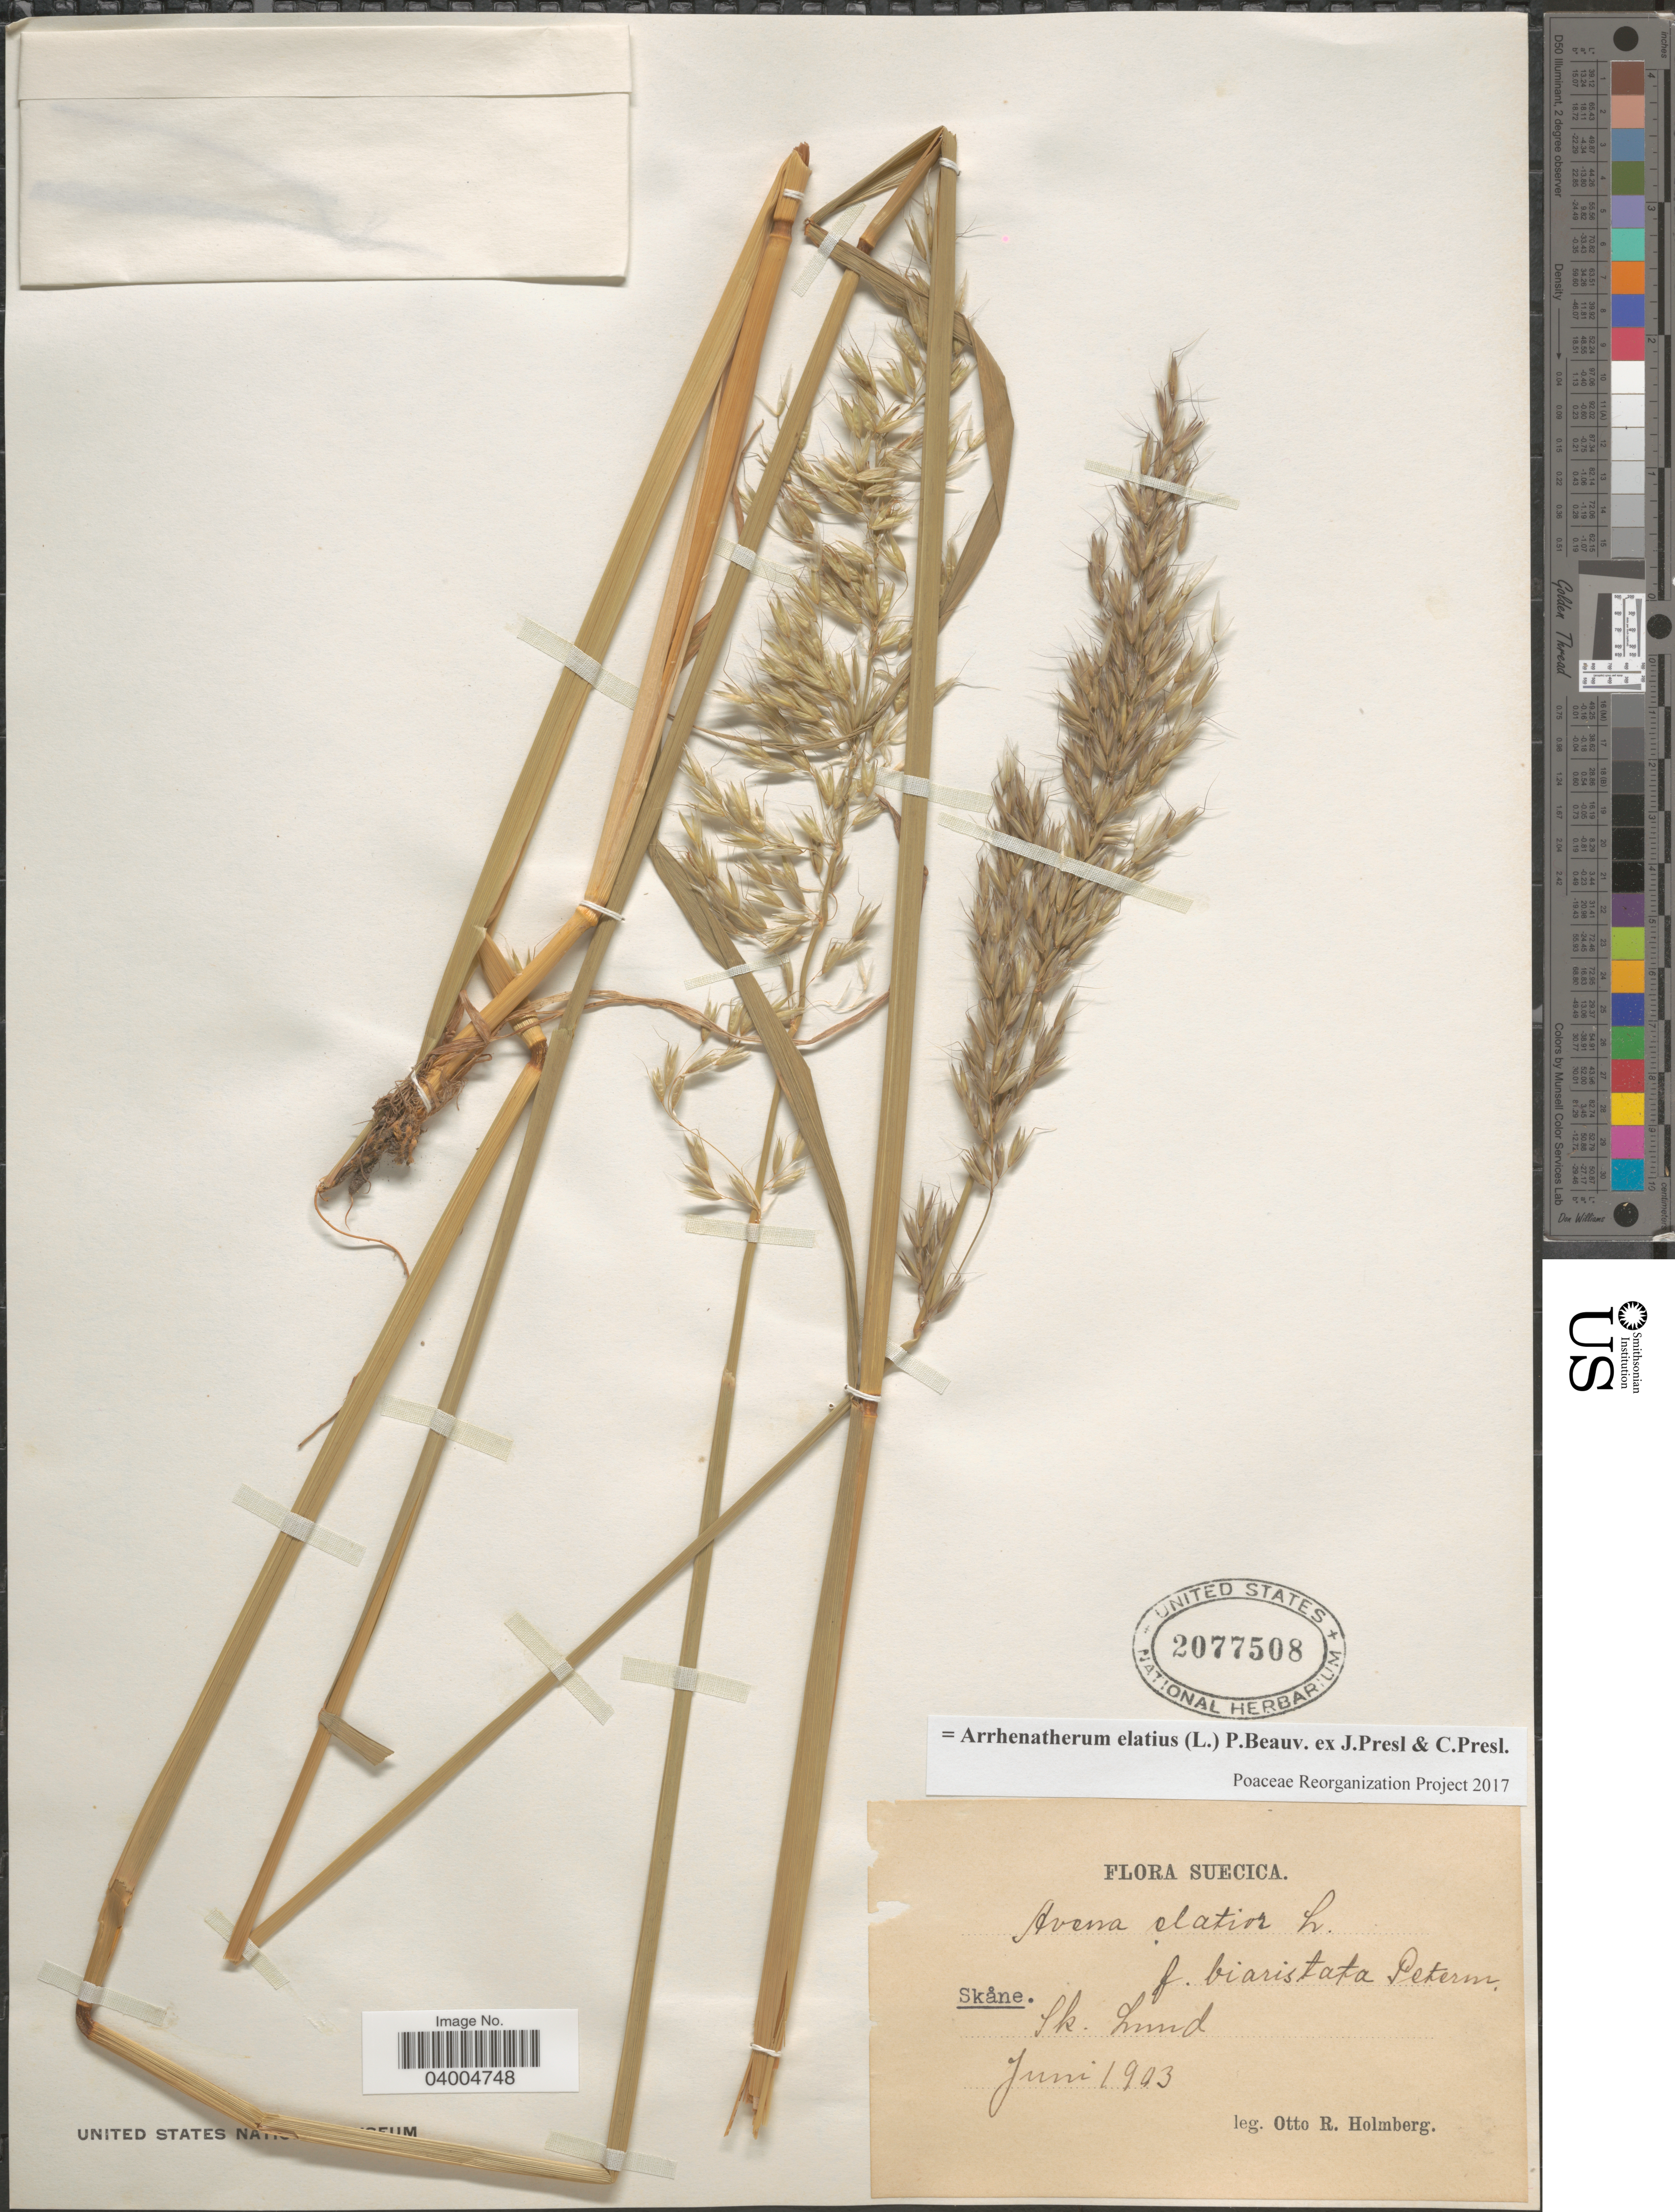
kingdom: Plantae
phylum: Tracheophyta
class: Liliopsida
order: Poales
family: Poaceae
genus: Arrhenatherum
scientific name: Arrhenatherum elatius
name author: (L.) J. Presl & C. Presl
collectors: O. Holmberg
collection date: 1903-06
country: Sweden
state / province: Skåne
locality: Suecica. Sk. Lund.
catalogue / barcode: US 2077508